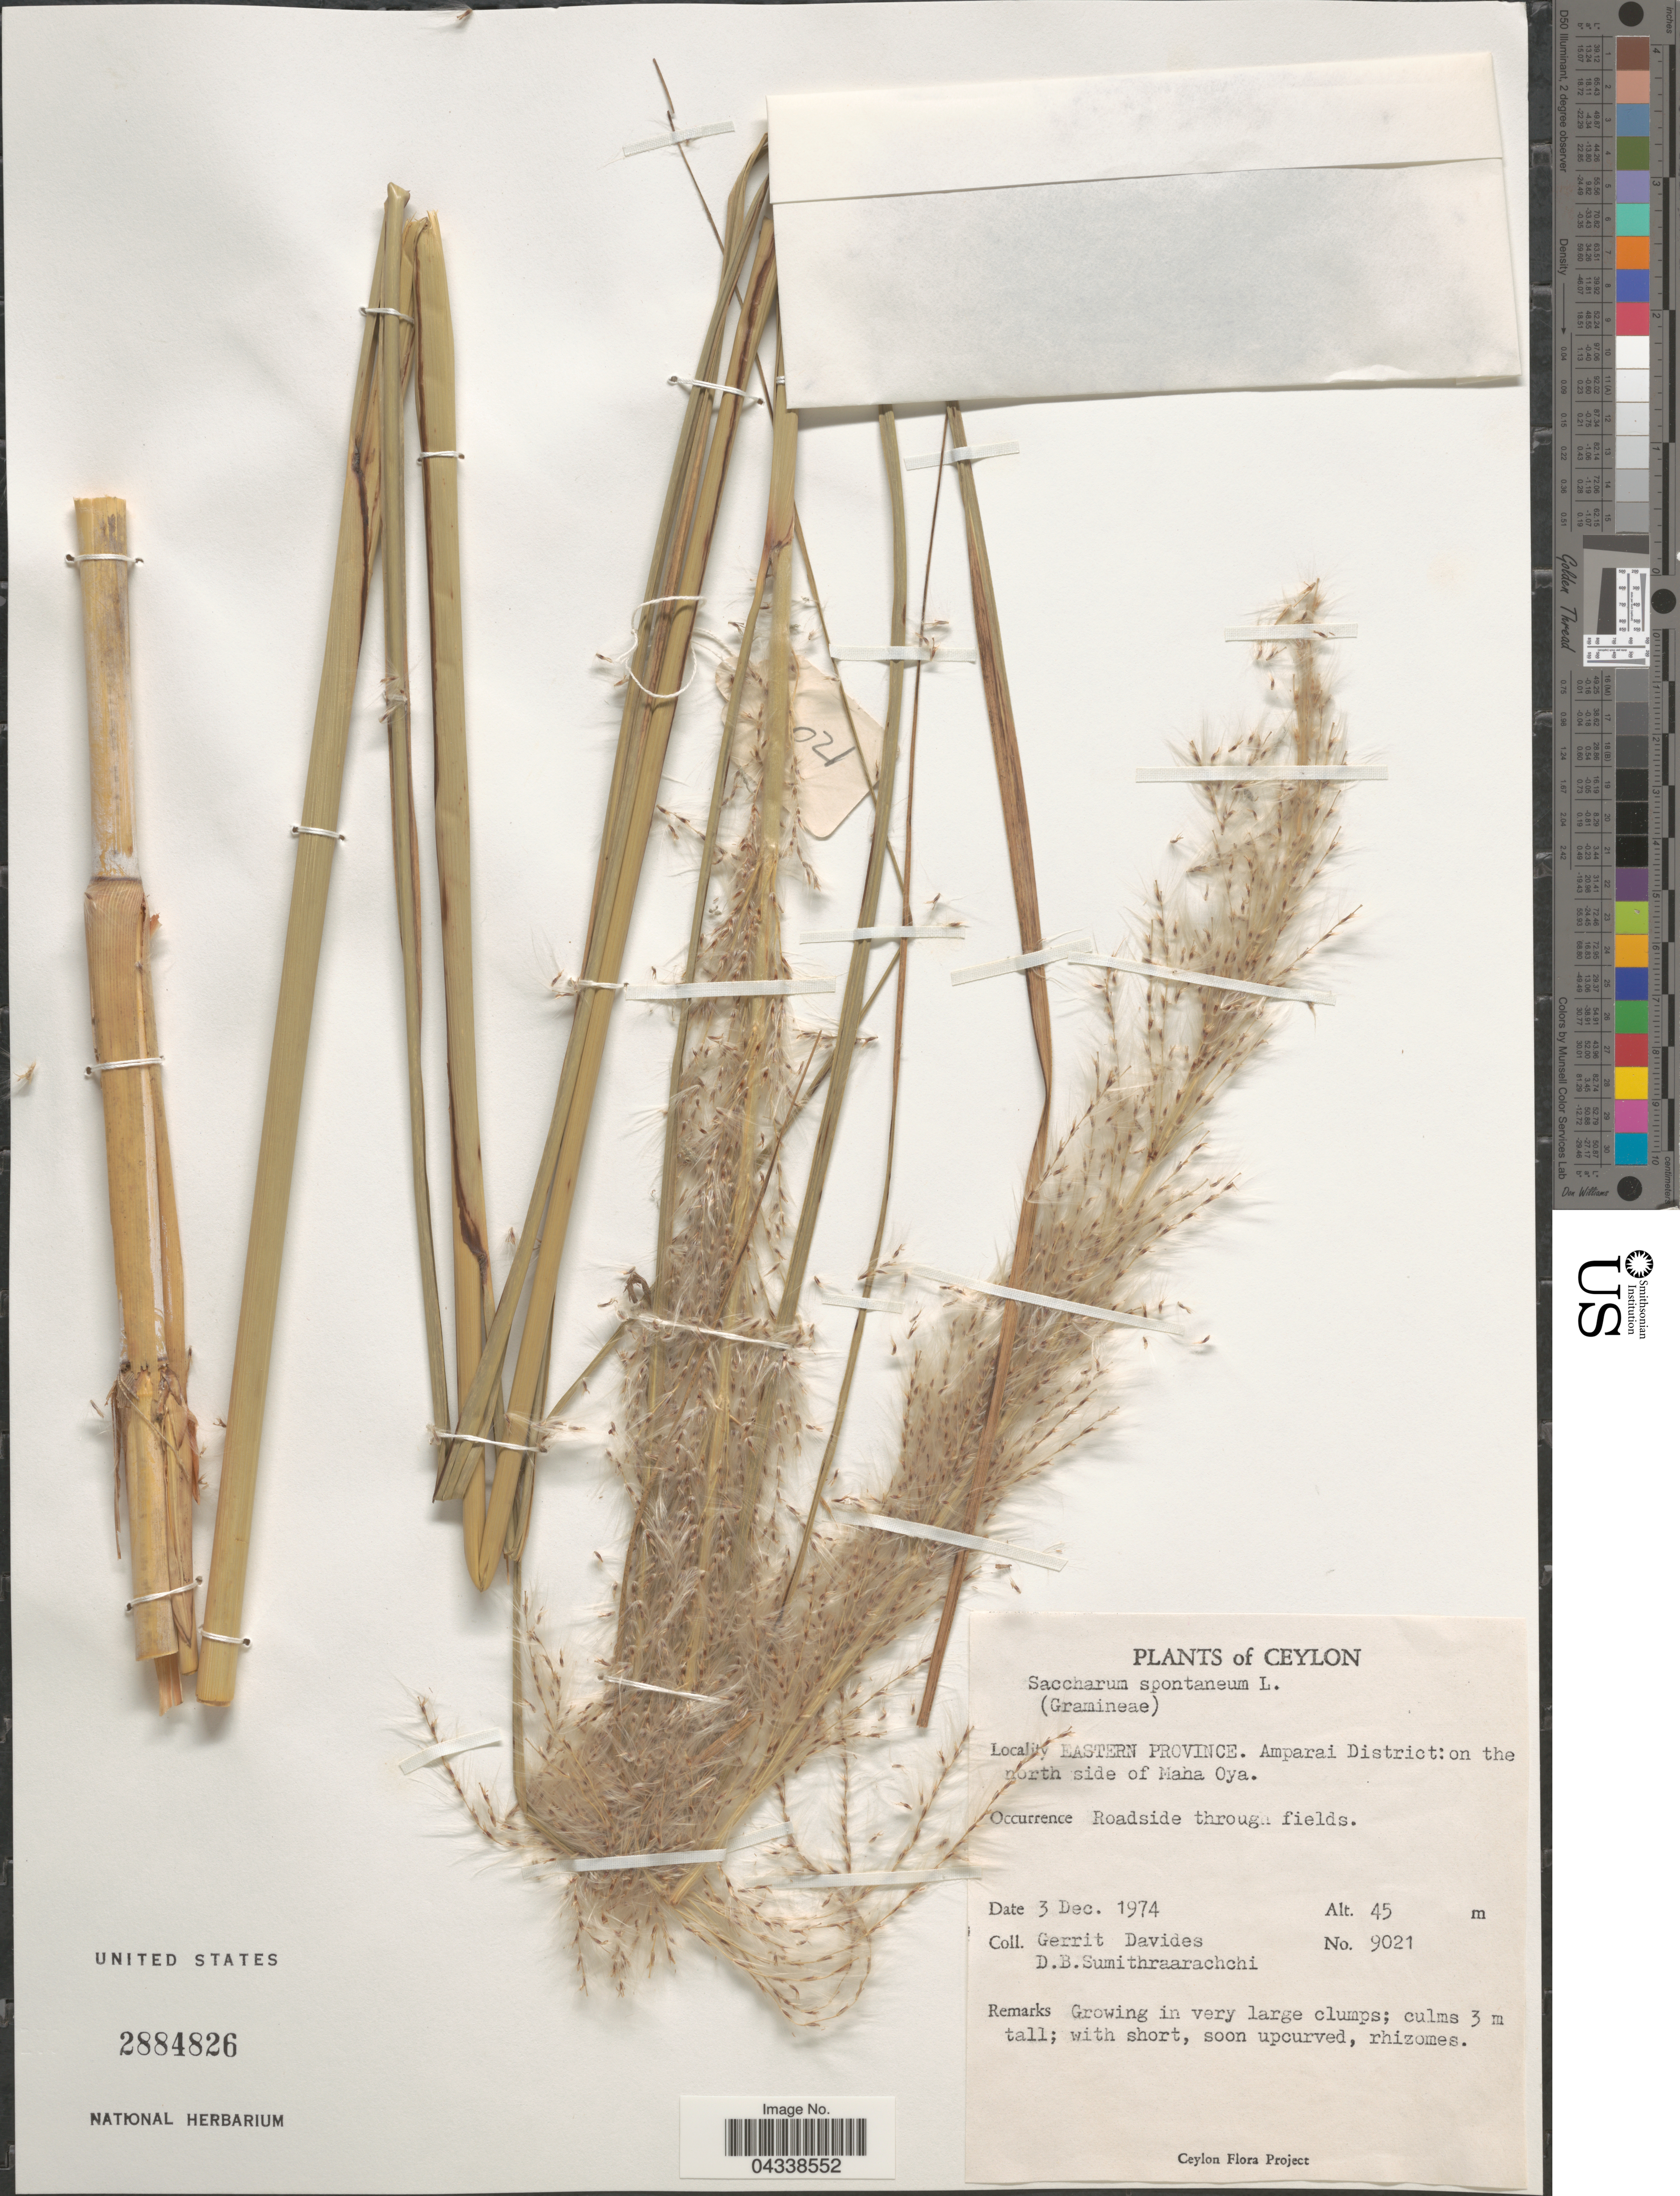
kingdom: Plantae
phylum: Tracheophyta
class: Liliopsida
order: Poales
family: Poaceae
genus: Saccharum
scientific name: Saccharum spontaneum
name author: L.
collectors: G. Davidse & D. B. Sumithraarachchi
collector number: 9021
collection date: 1974-12-03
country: Sri Lanka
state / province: Eastern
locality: Ceylon. Amparai District: on the north side of Maha Oya. Roadside through fields.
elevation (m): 45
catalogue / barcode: US 2884826